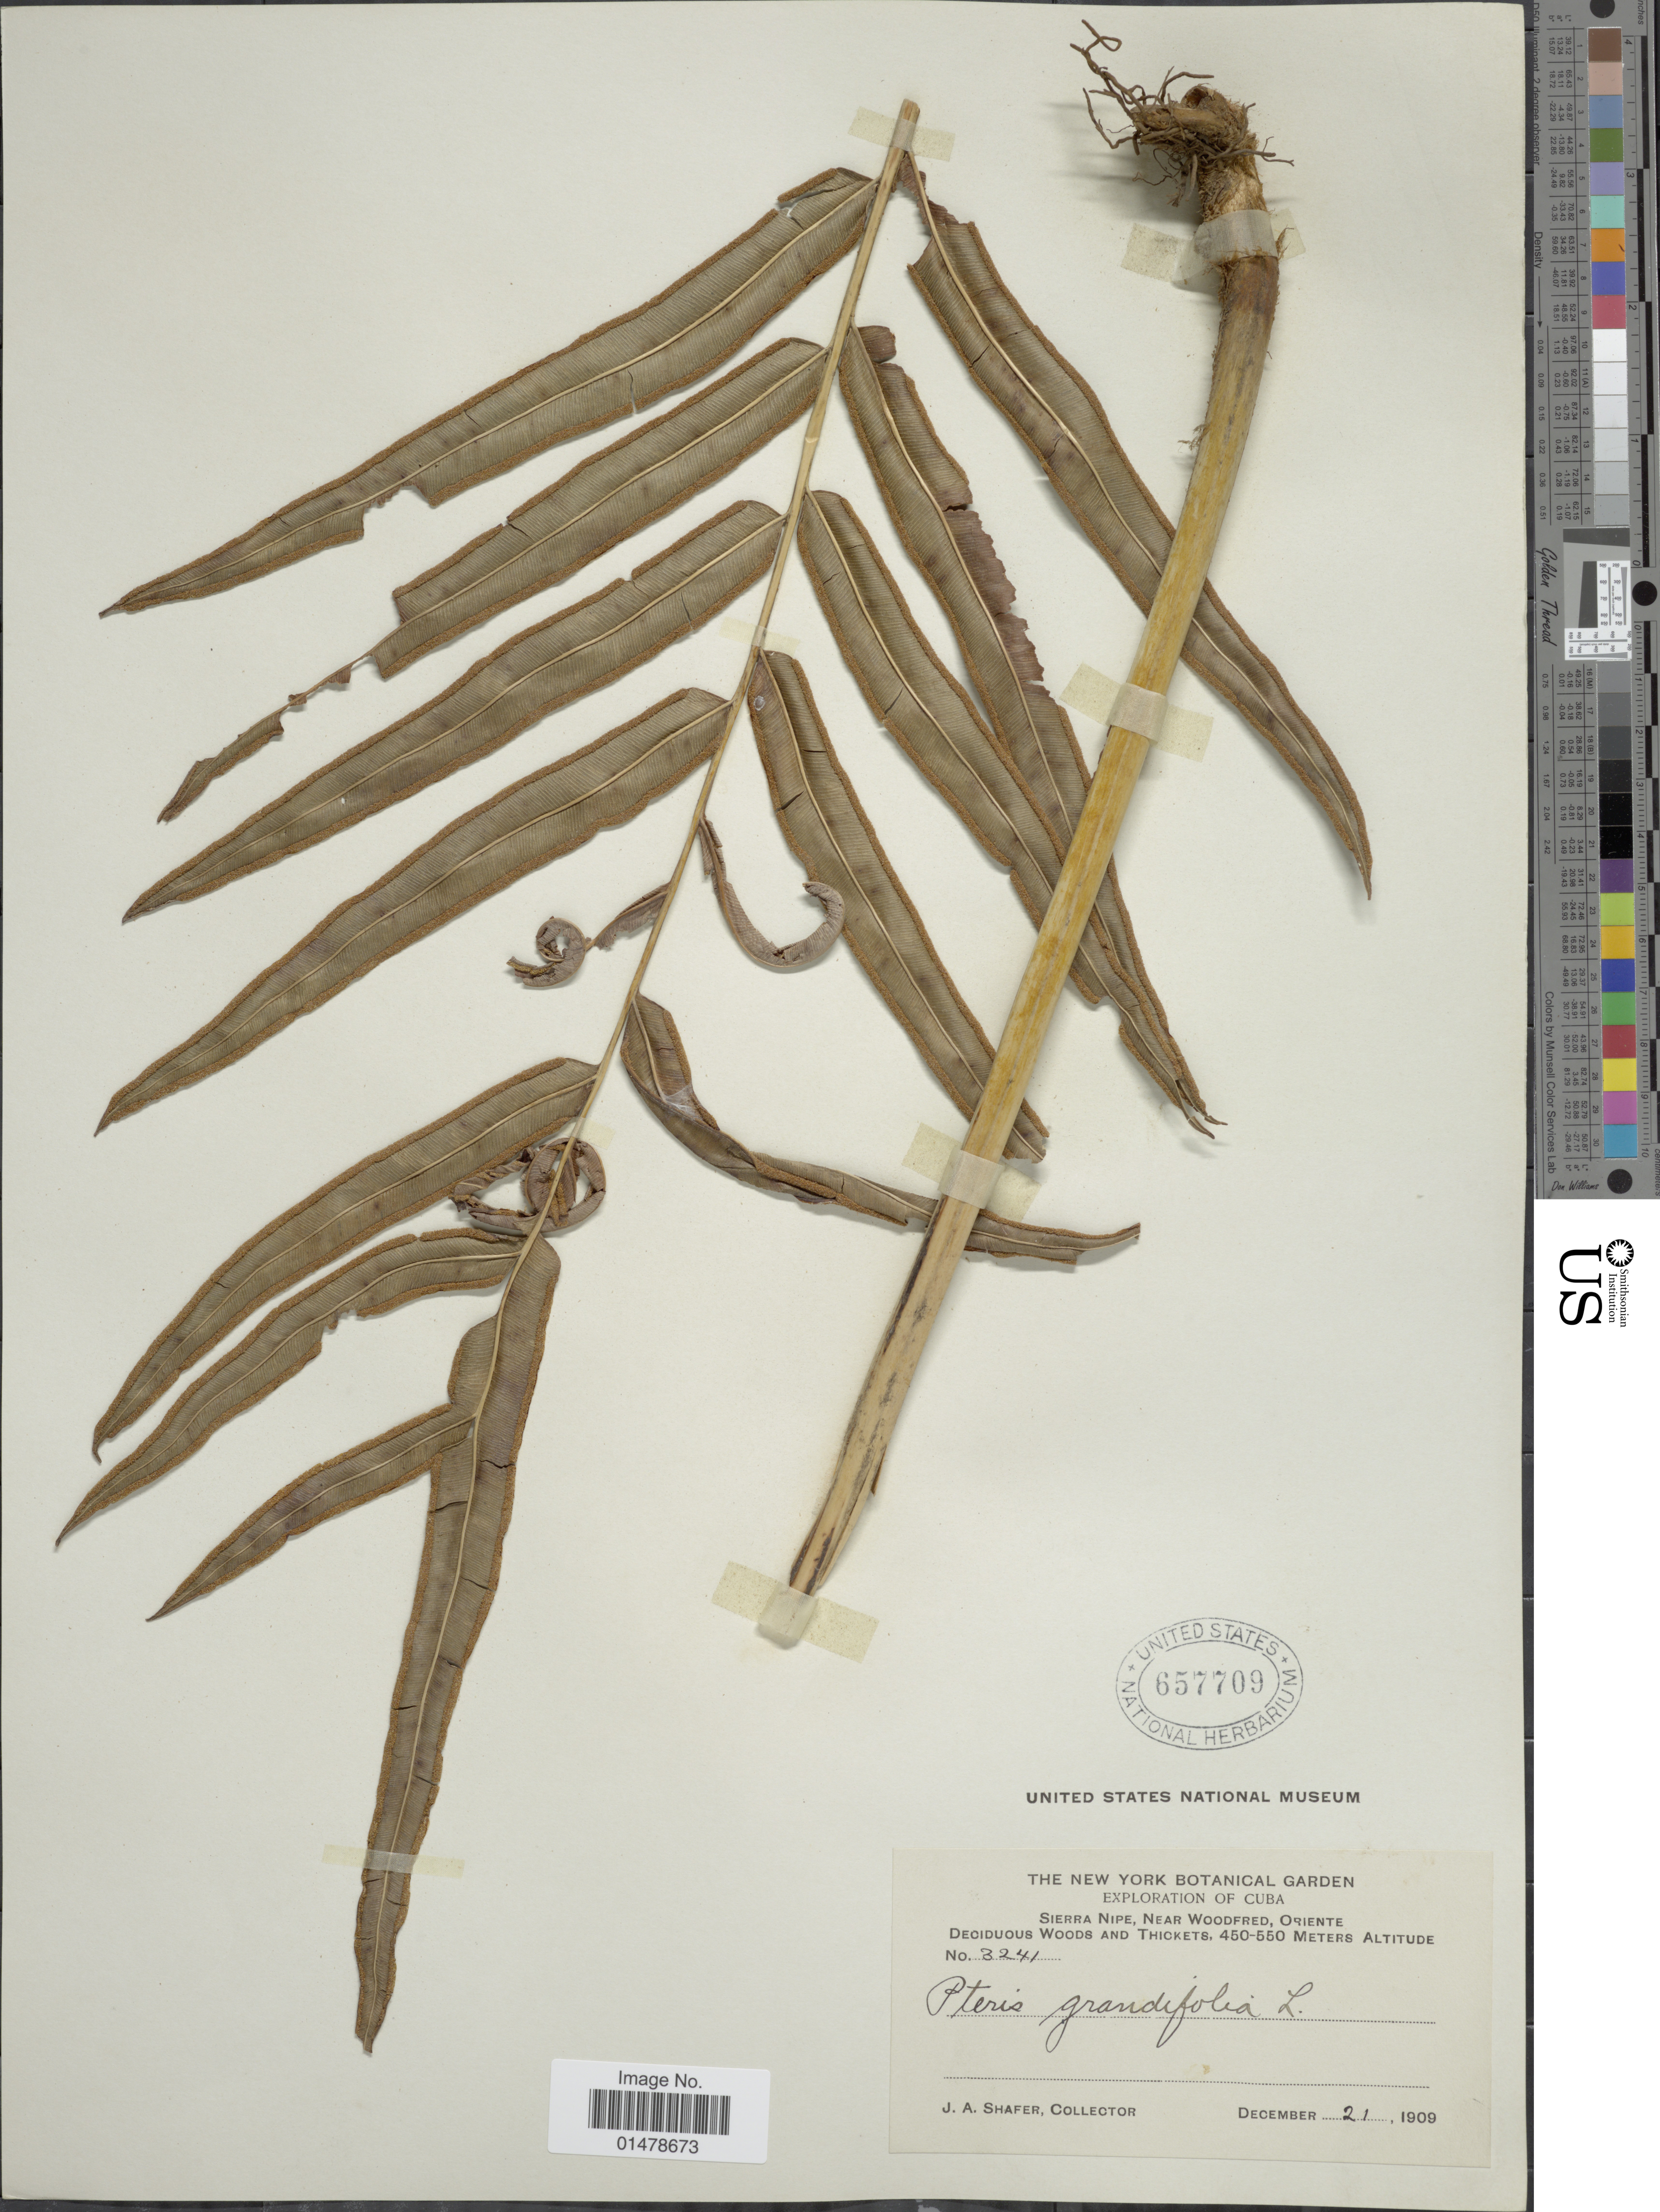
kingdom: Plantae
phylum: Tracheophyta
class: Polypodiopsida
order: Polypodiales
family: Pteridaceae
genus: Pteris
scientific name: Pteris grandifolia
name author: L.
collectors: J. A. Shafer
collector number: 3241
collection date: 1909-12-21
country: Cuba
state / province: Oriente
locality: Sierra Nipe, near Woodfred, Oriente.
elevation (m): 450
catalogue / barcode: US 657709